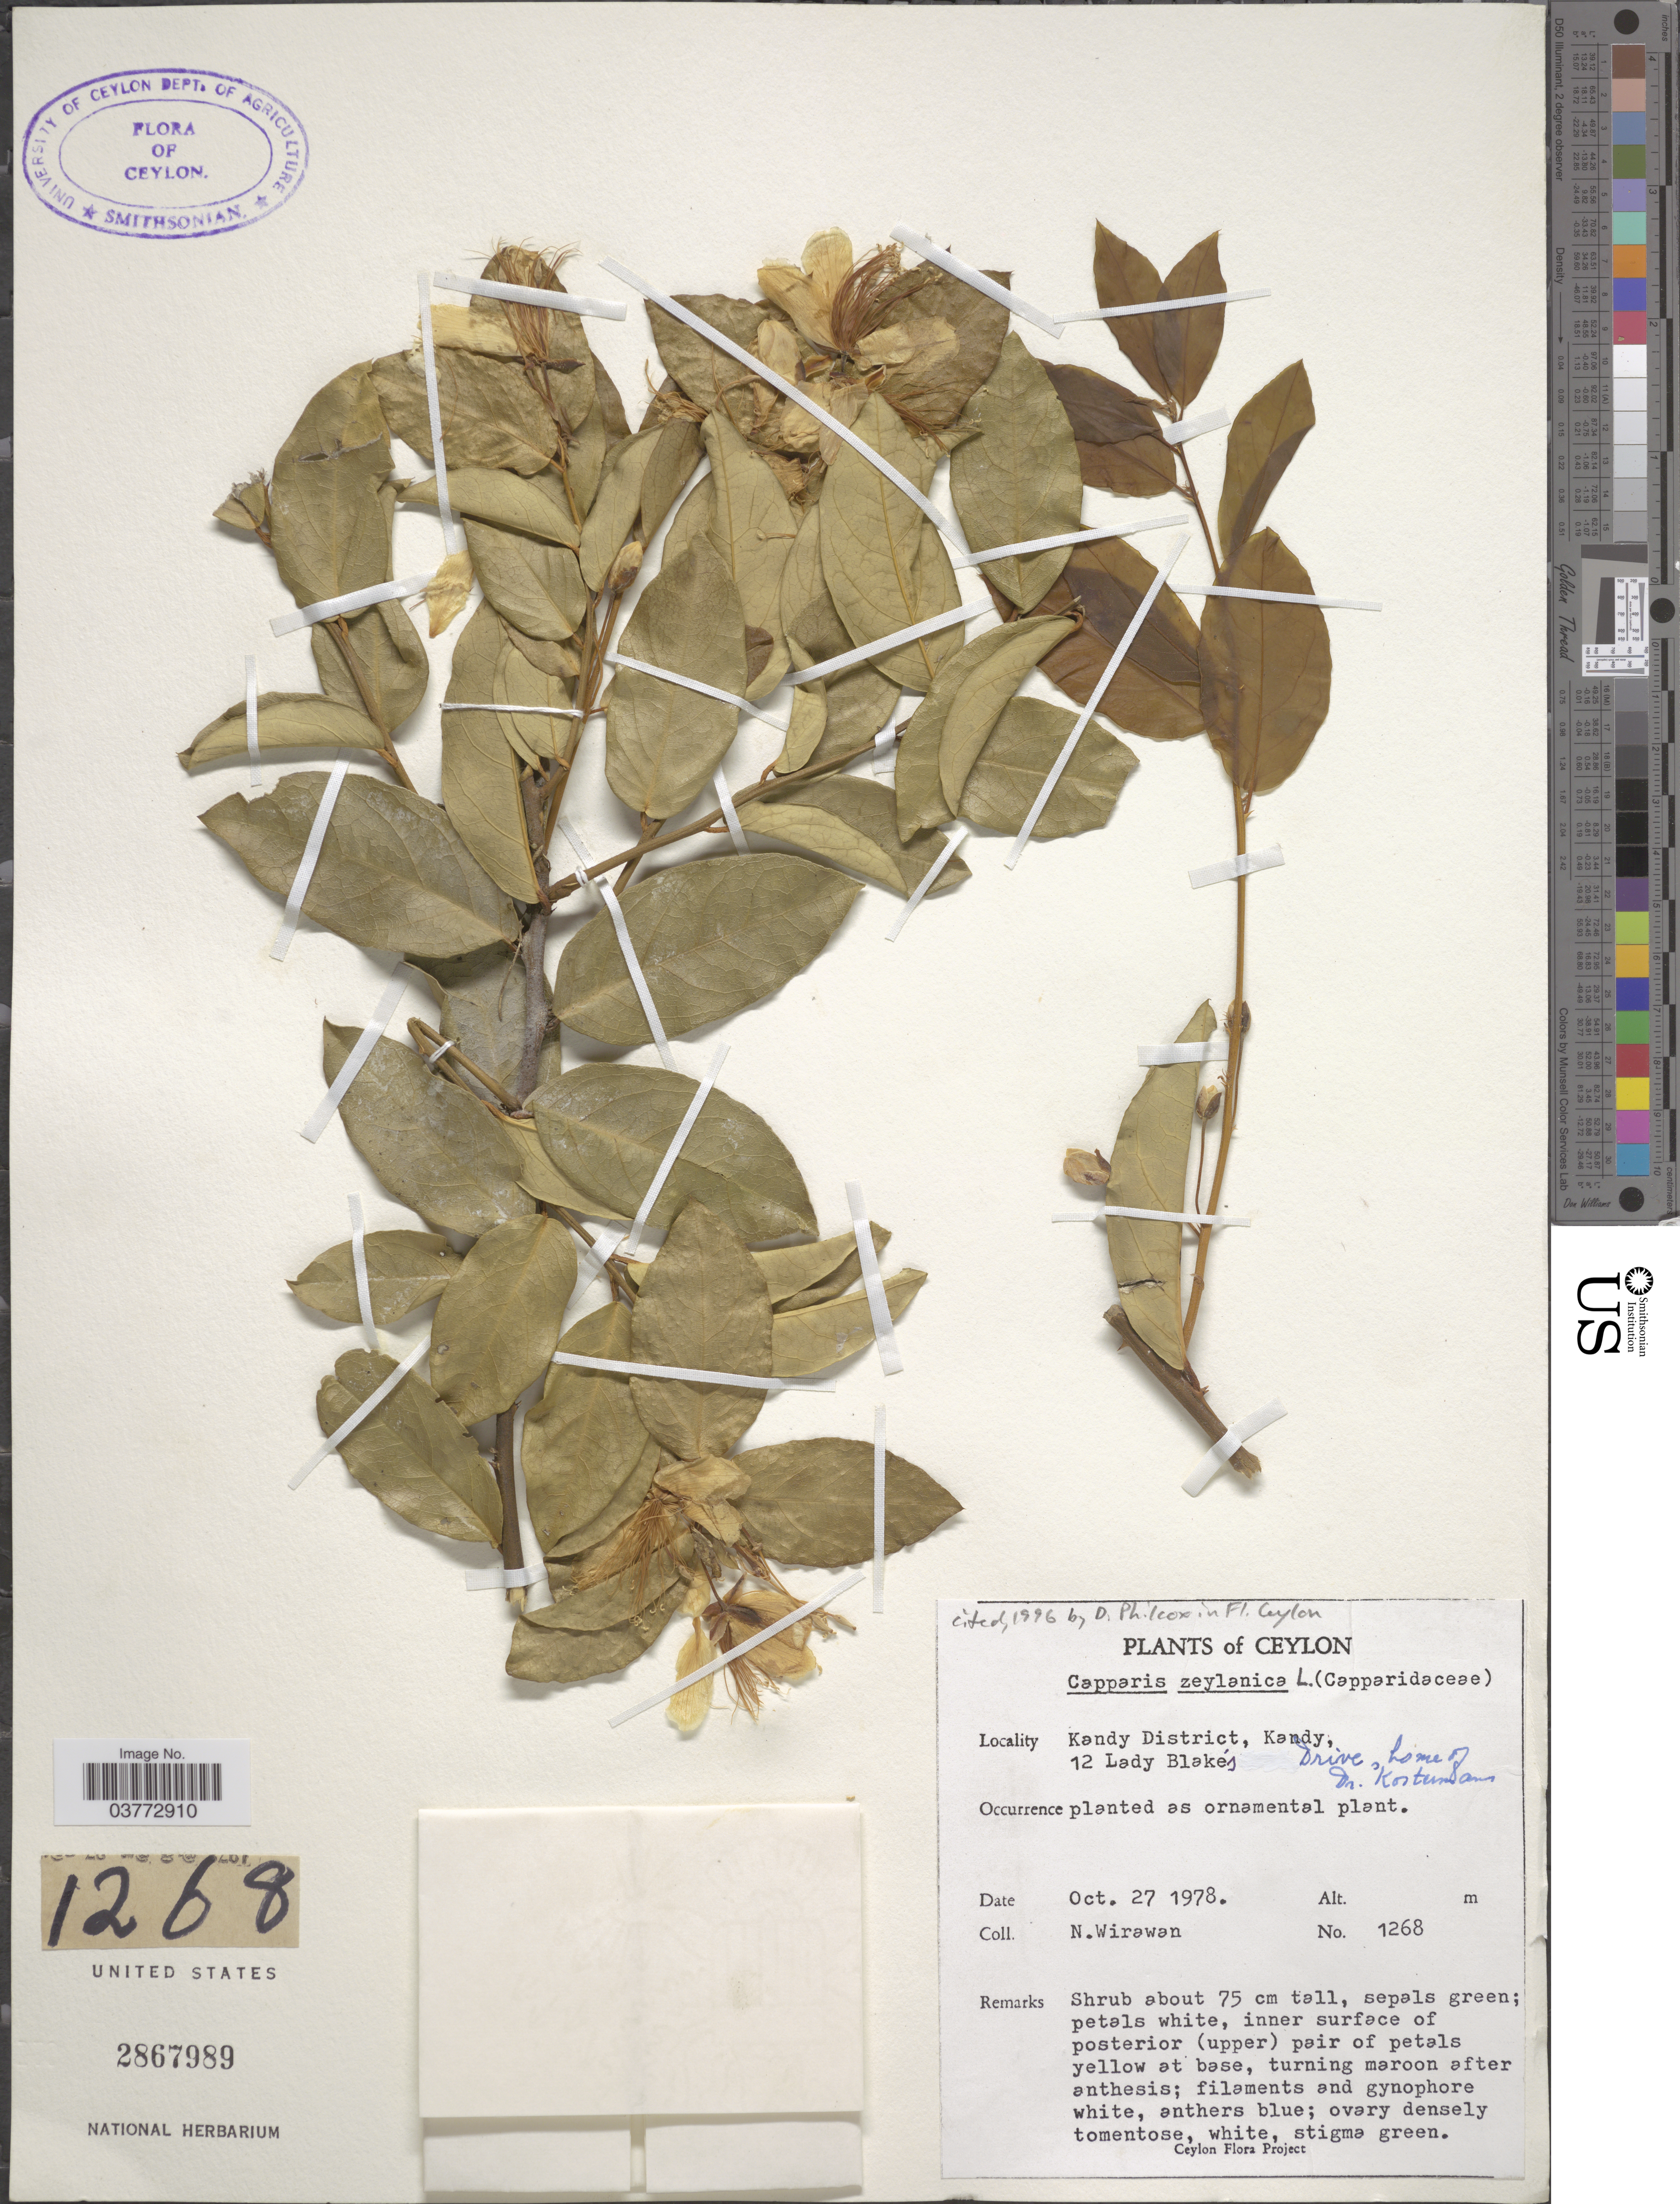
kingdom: Plantae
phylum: Tracheophyta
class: Magnoliopsida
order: Brassicales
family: Capparaceae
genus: Capparis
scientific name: Capparis zeylanica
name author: L.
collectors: N. Wirawan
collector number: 1268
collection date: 1978-10-27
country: Sri Lanka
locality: Ceylon. Kandy District, Kandy, 12 Lady Blake's. Drive, home of Dr. Kortumdam. [interpreted]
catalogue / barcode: US 2867989